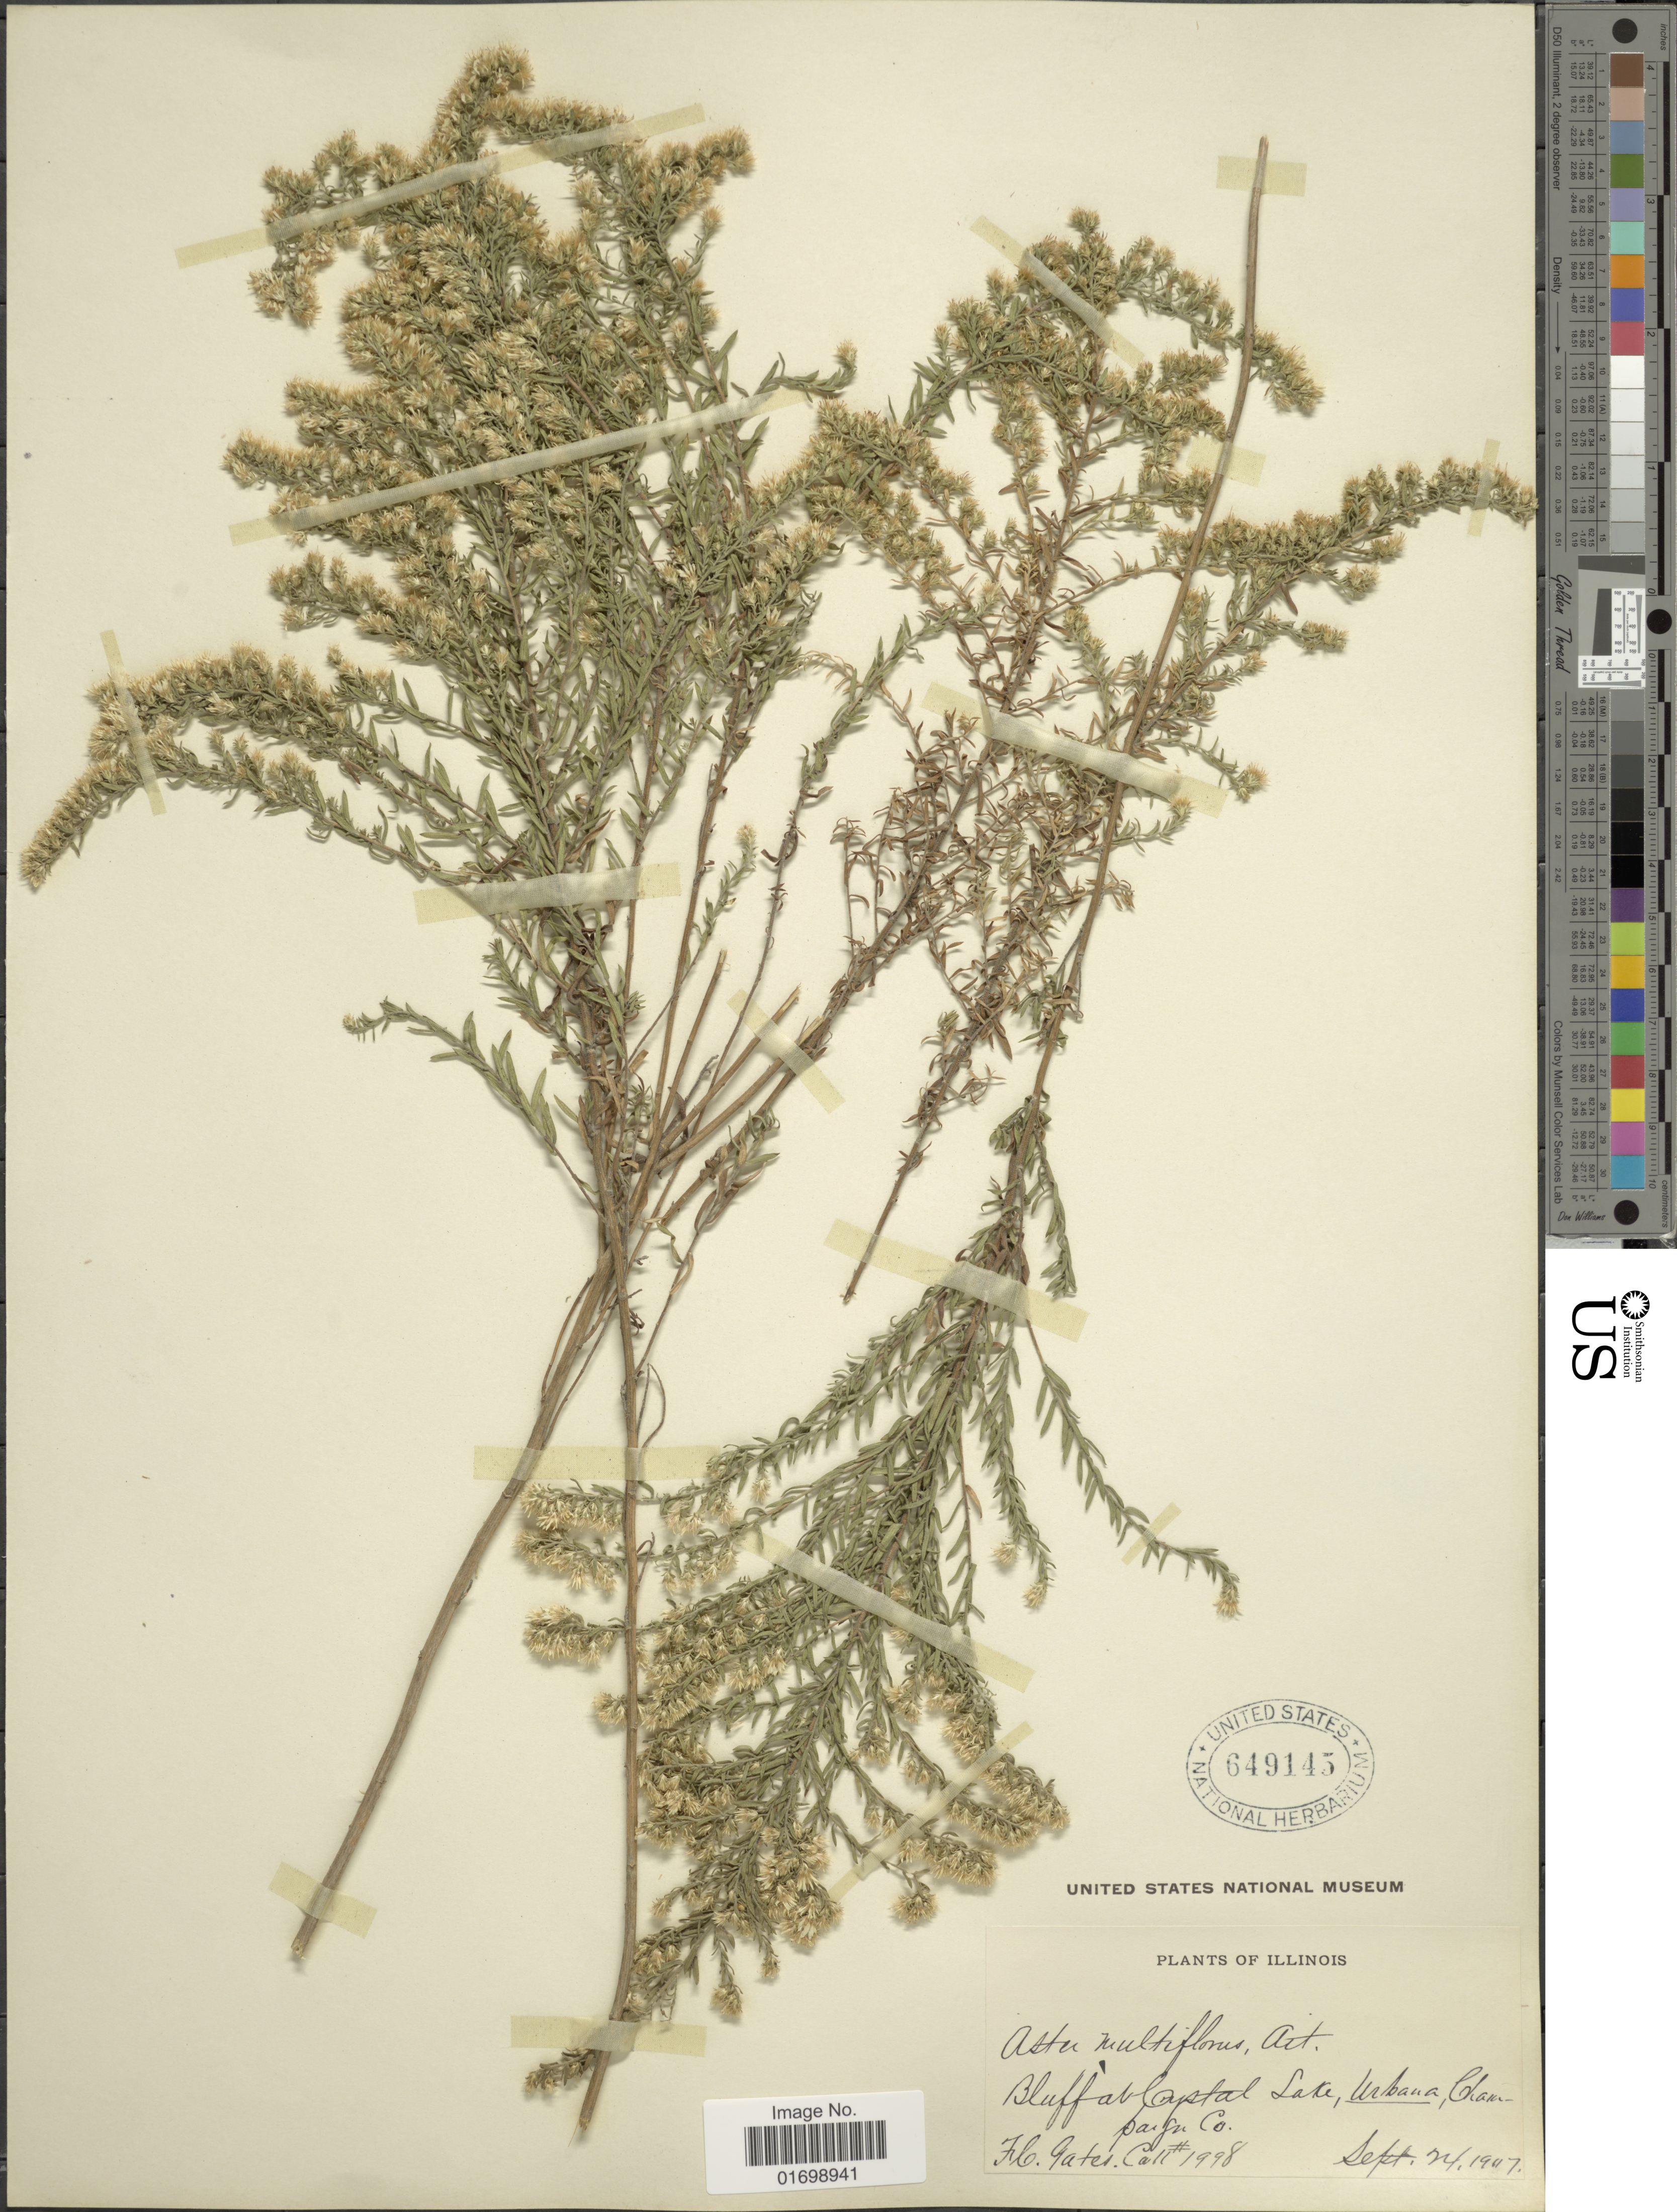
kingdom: Plantae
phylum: Tracheophyta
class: Magnoliopsida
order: Asterales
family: Asteraceae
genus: Symphyotrichum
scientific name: Symphyotrichum ericoides var. prostratum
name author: (Kuntze) G.L. Nesom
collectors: F. C. Gates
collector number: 1998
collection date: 1947-09-24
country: United States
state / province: Illinois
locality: Bluff at Captal Lake, Urbana, Champaign Co.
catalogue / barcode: US 649145